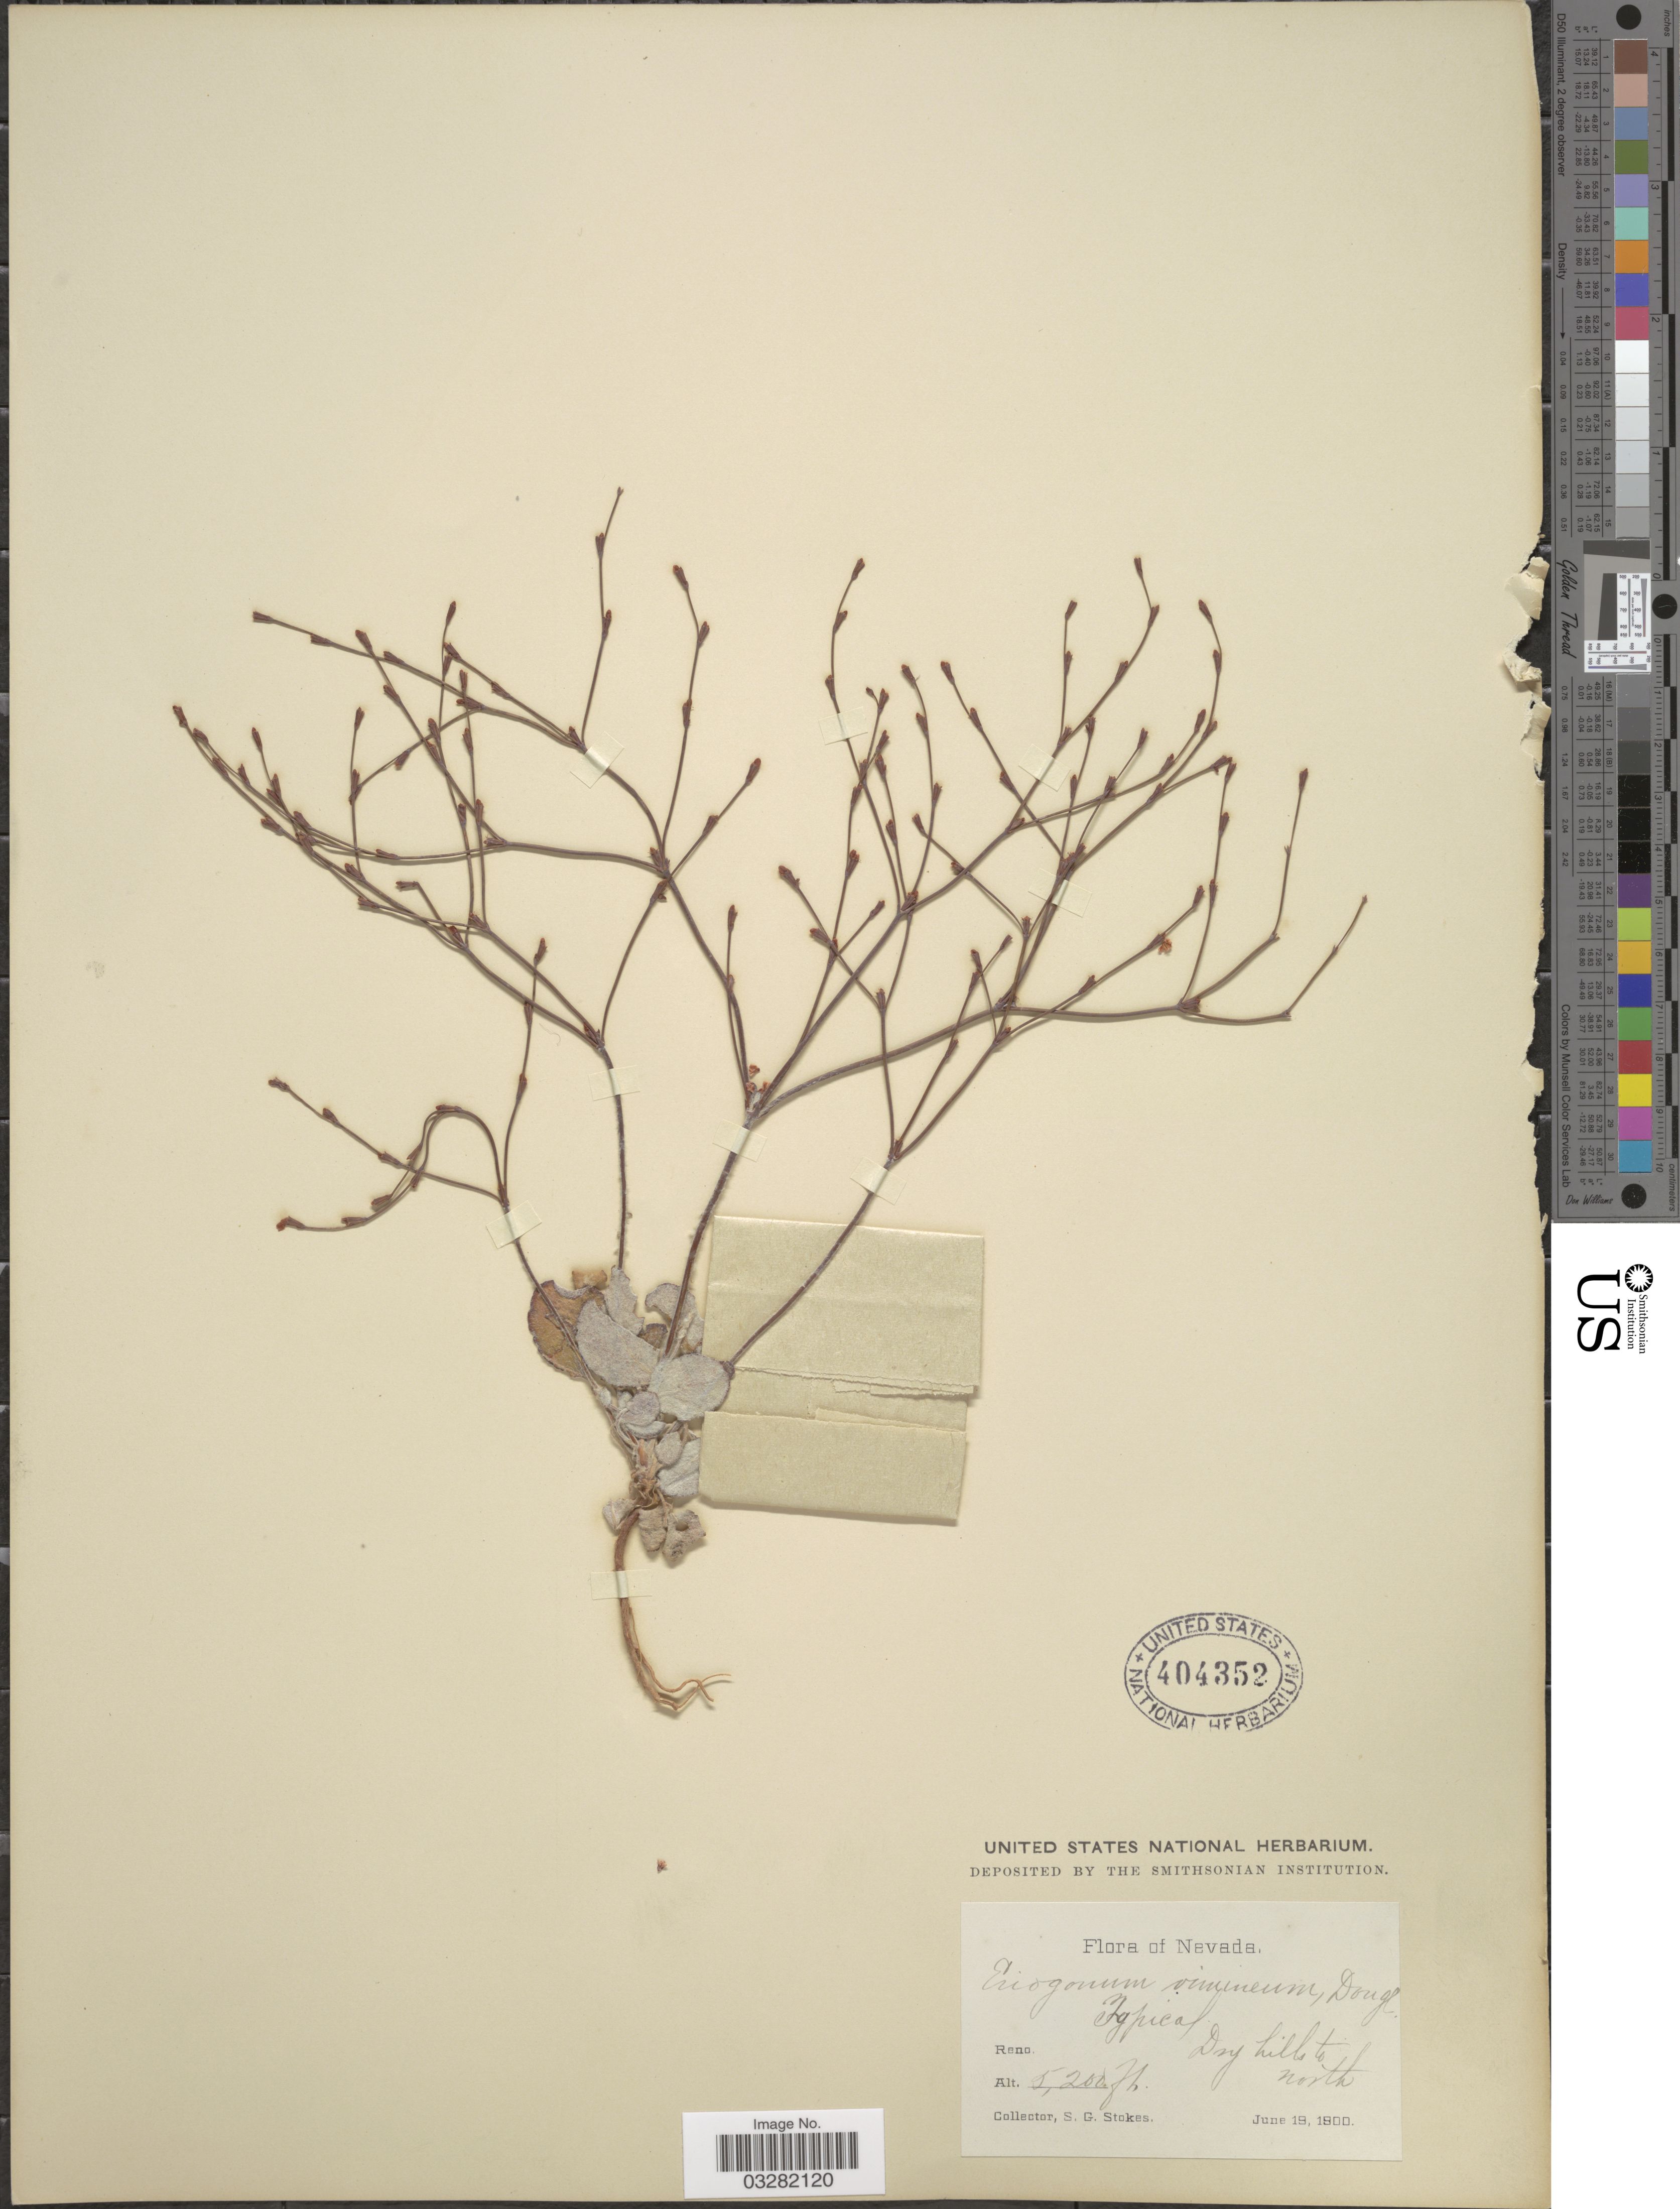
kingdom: Plantae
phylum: Tracheophyta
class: Magnoliopsida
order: Caryophyllales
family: Polygonaceae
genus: Eriogonum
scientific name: Eriogonum vimineum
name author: Douglas ex Benth.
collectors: S. G. Stokes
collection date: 1900-06-19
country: United States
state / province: Nevada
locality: Reno. Dry hills to north.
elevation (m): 1585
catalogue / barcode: US 404352